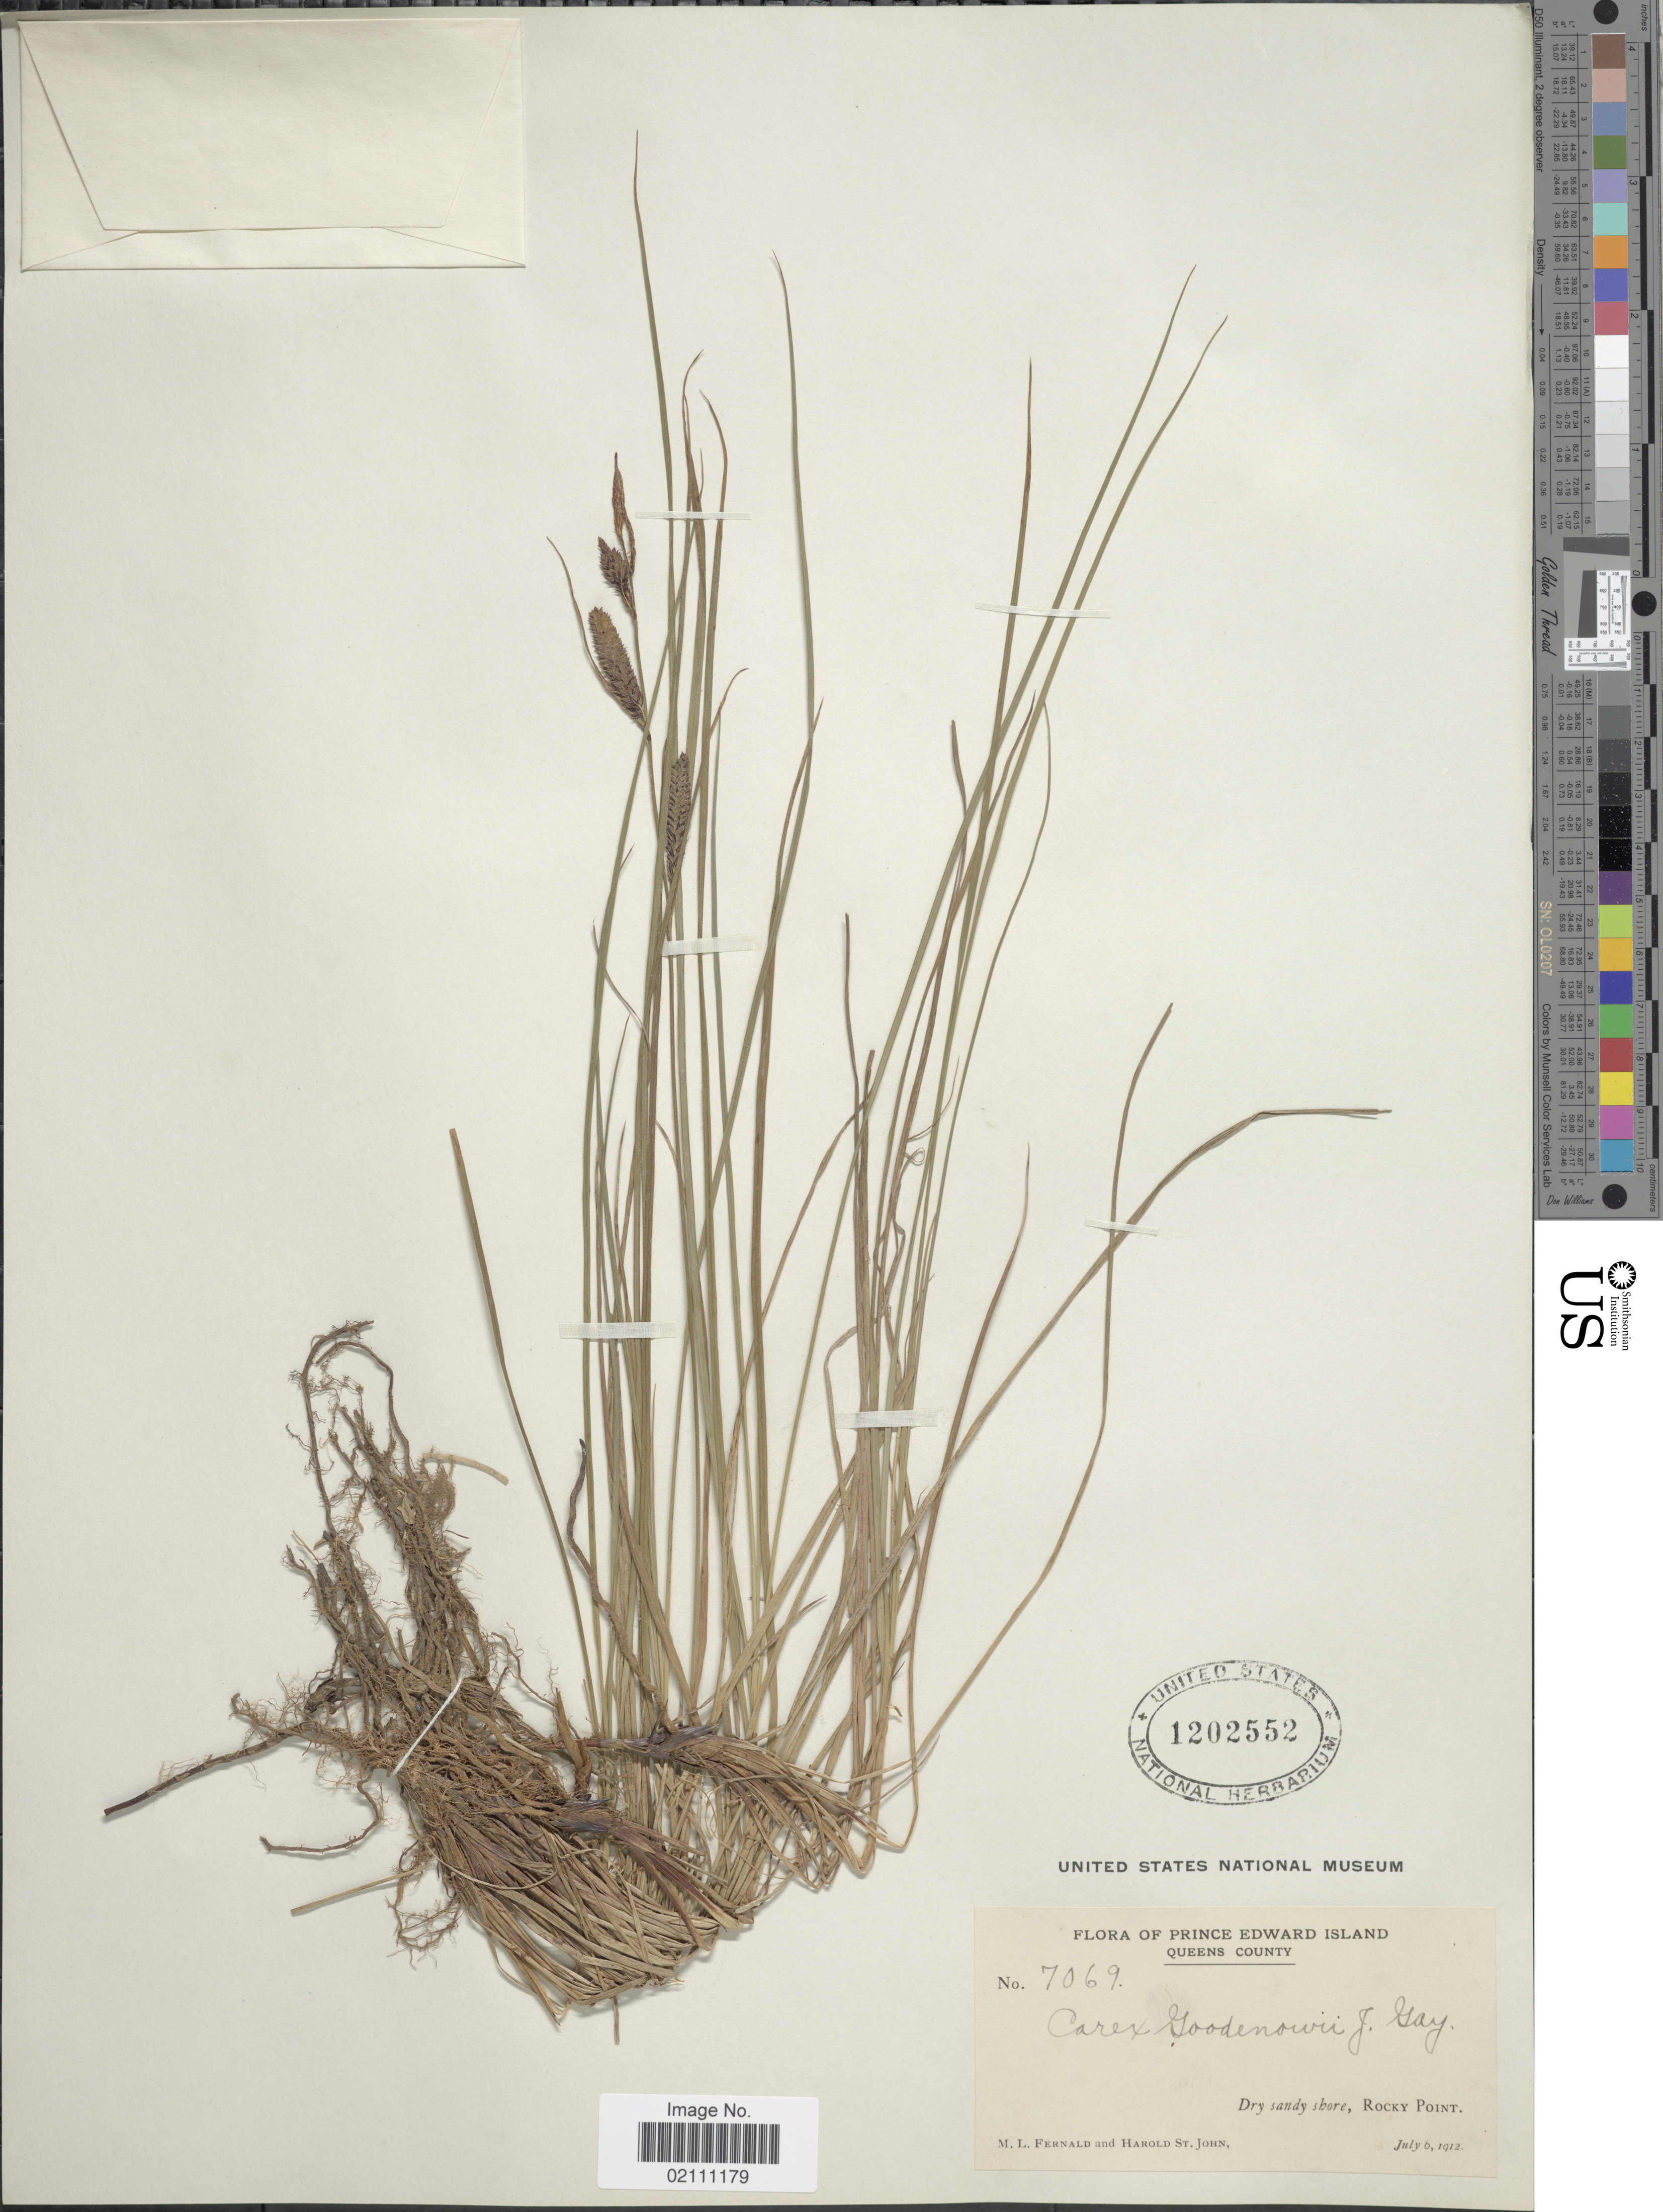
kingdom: Plantae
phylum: Tracheophyta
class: Liliopsida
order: Poales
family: Cyperaceae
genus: Carex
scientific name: Carex nigra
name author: (L.) Reichard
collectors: M. L. Fernald & H. St. John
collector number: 7069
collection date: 1912-07-06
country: Canada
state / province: Prince Edward Island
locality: Prince Edward Island, Queens County, Dry sandy shore, Rocky Point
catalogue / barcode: US 1202552